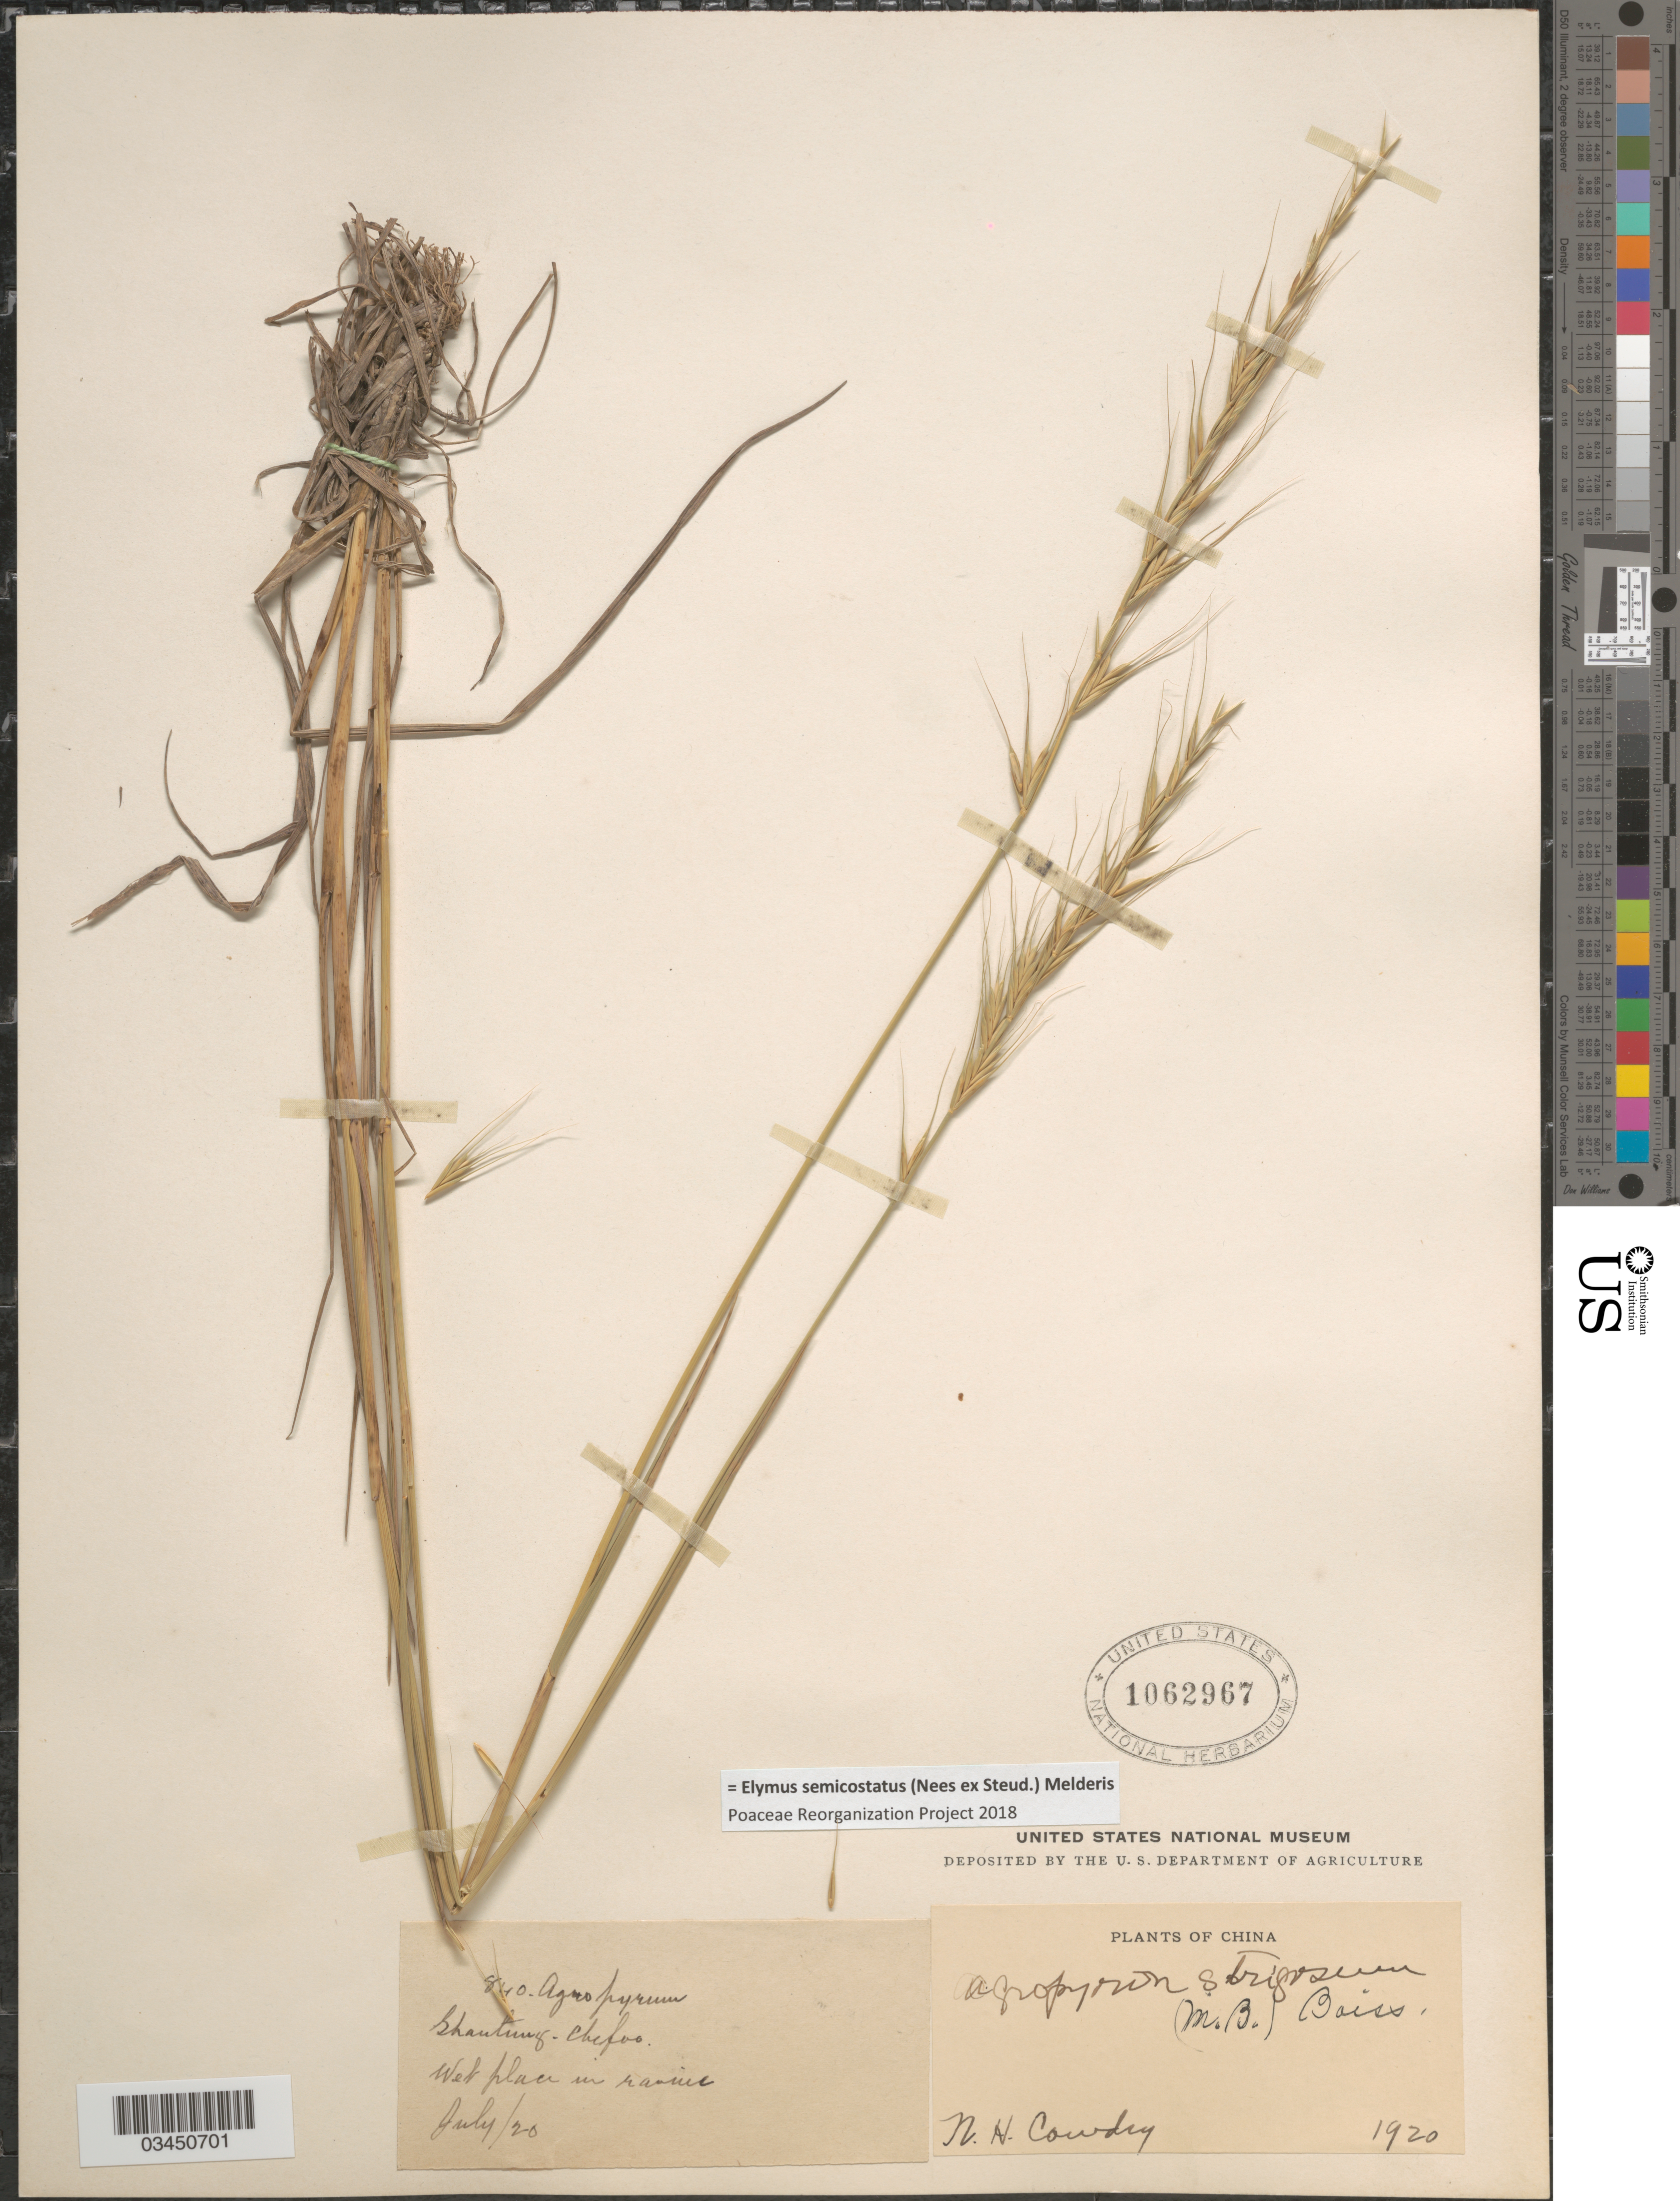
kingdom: Plantae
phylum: Tracheophyta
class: Liliopsida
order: Poales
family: Poaceae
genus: Elymus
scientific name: Elymus semicostatus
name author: (Nees ex Steud.) Melderis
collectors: N. H. Cowdry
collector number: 840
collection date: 1920-07-20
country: China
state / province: Shandong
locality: Shantung-Chifoo. Wet place in ravine.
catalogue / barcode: US 1062967